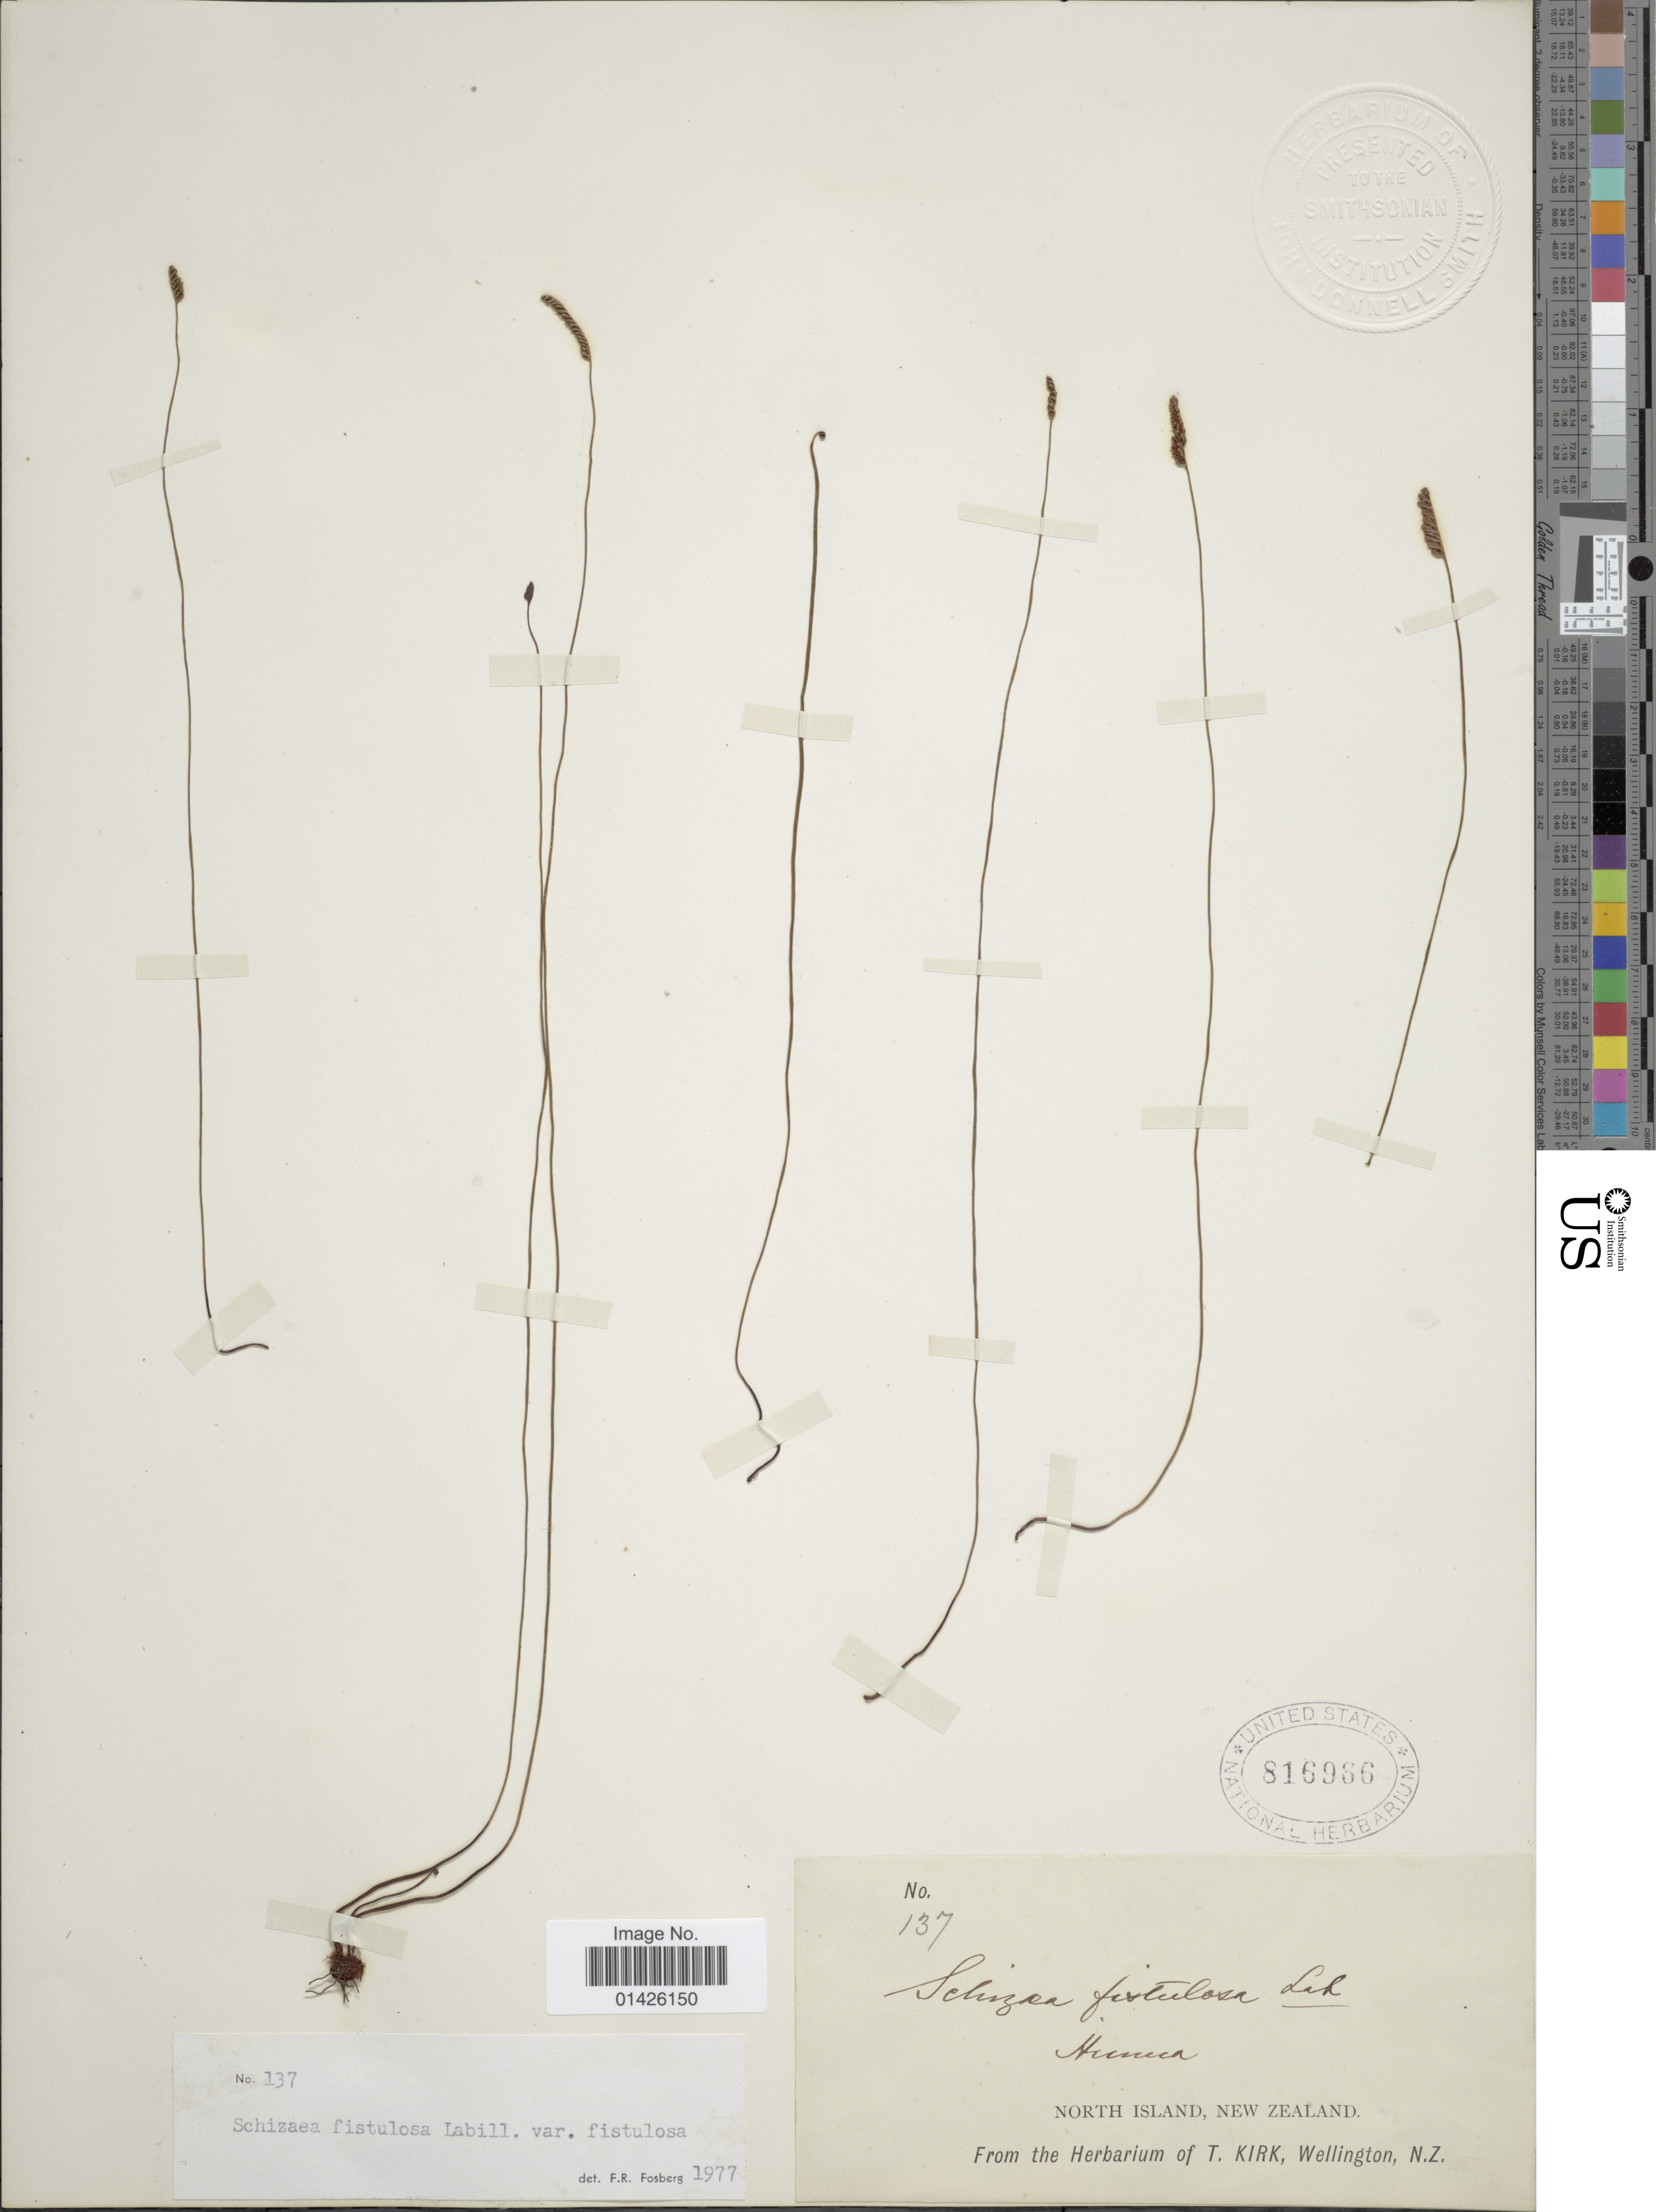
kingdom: Plantae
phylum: Tracheophyta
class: Polypodiopsida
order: Schizaeales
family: Schizaeaceae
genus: Schizaea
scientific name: Schizaea fistulosa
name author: Labill.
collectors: ex herb. T. Kirk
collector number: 137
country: New Zealand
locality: Hunua, North Island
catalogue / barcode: US 816966